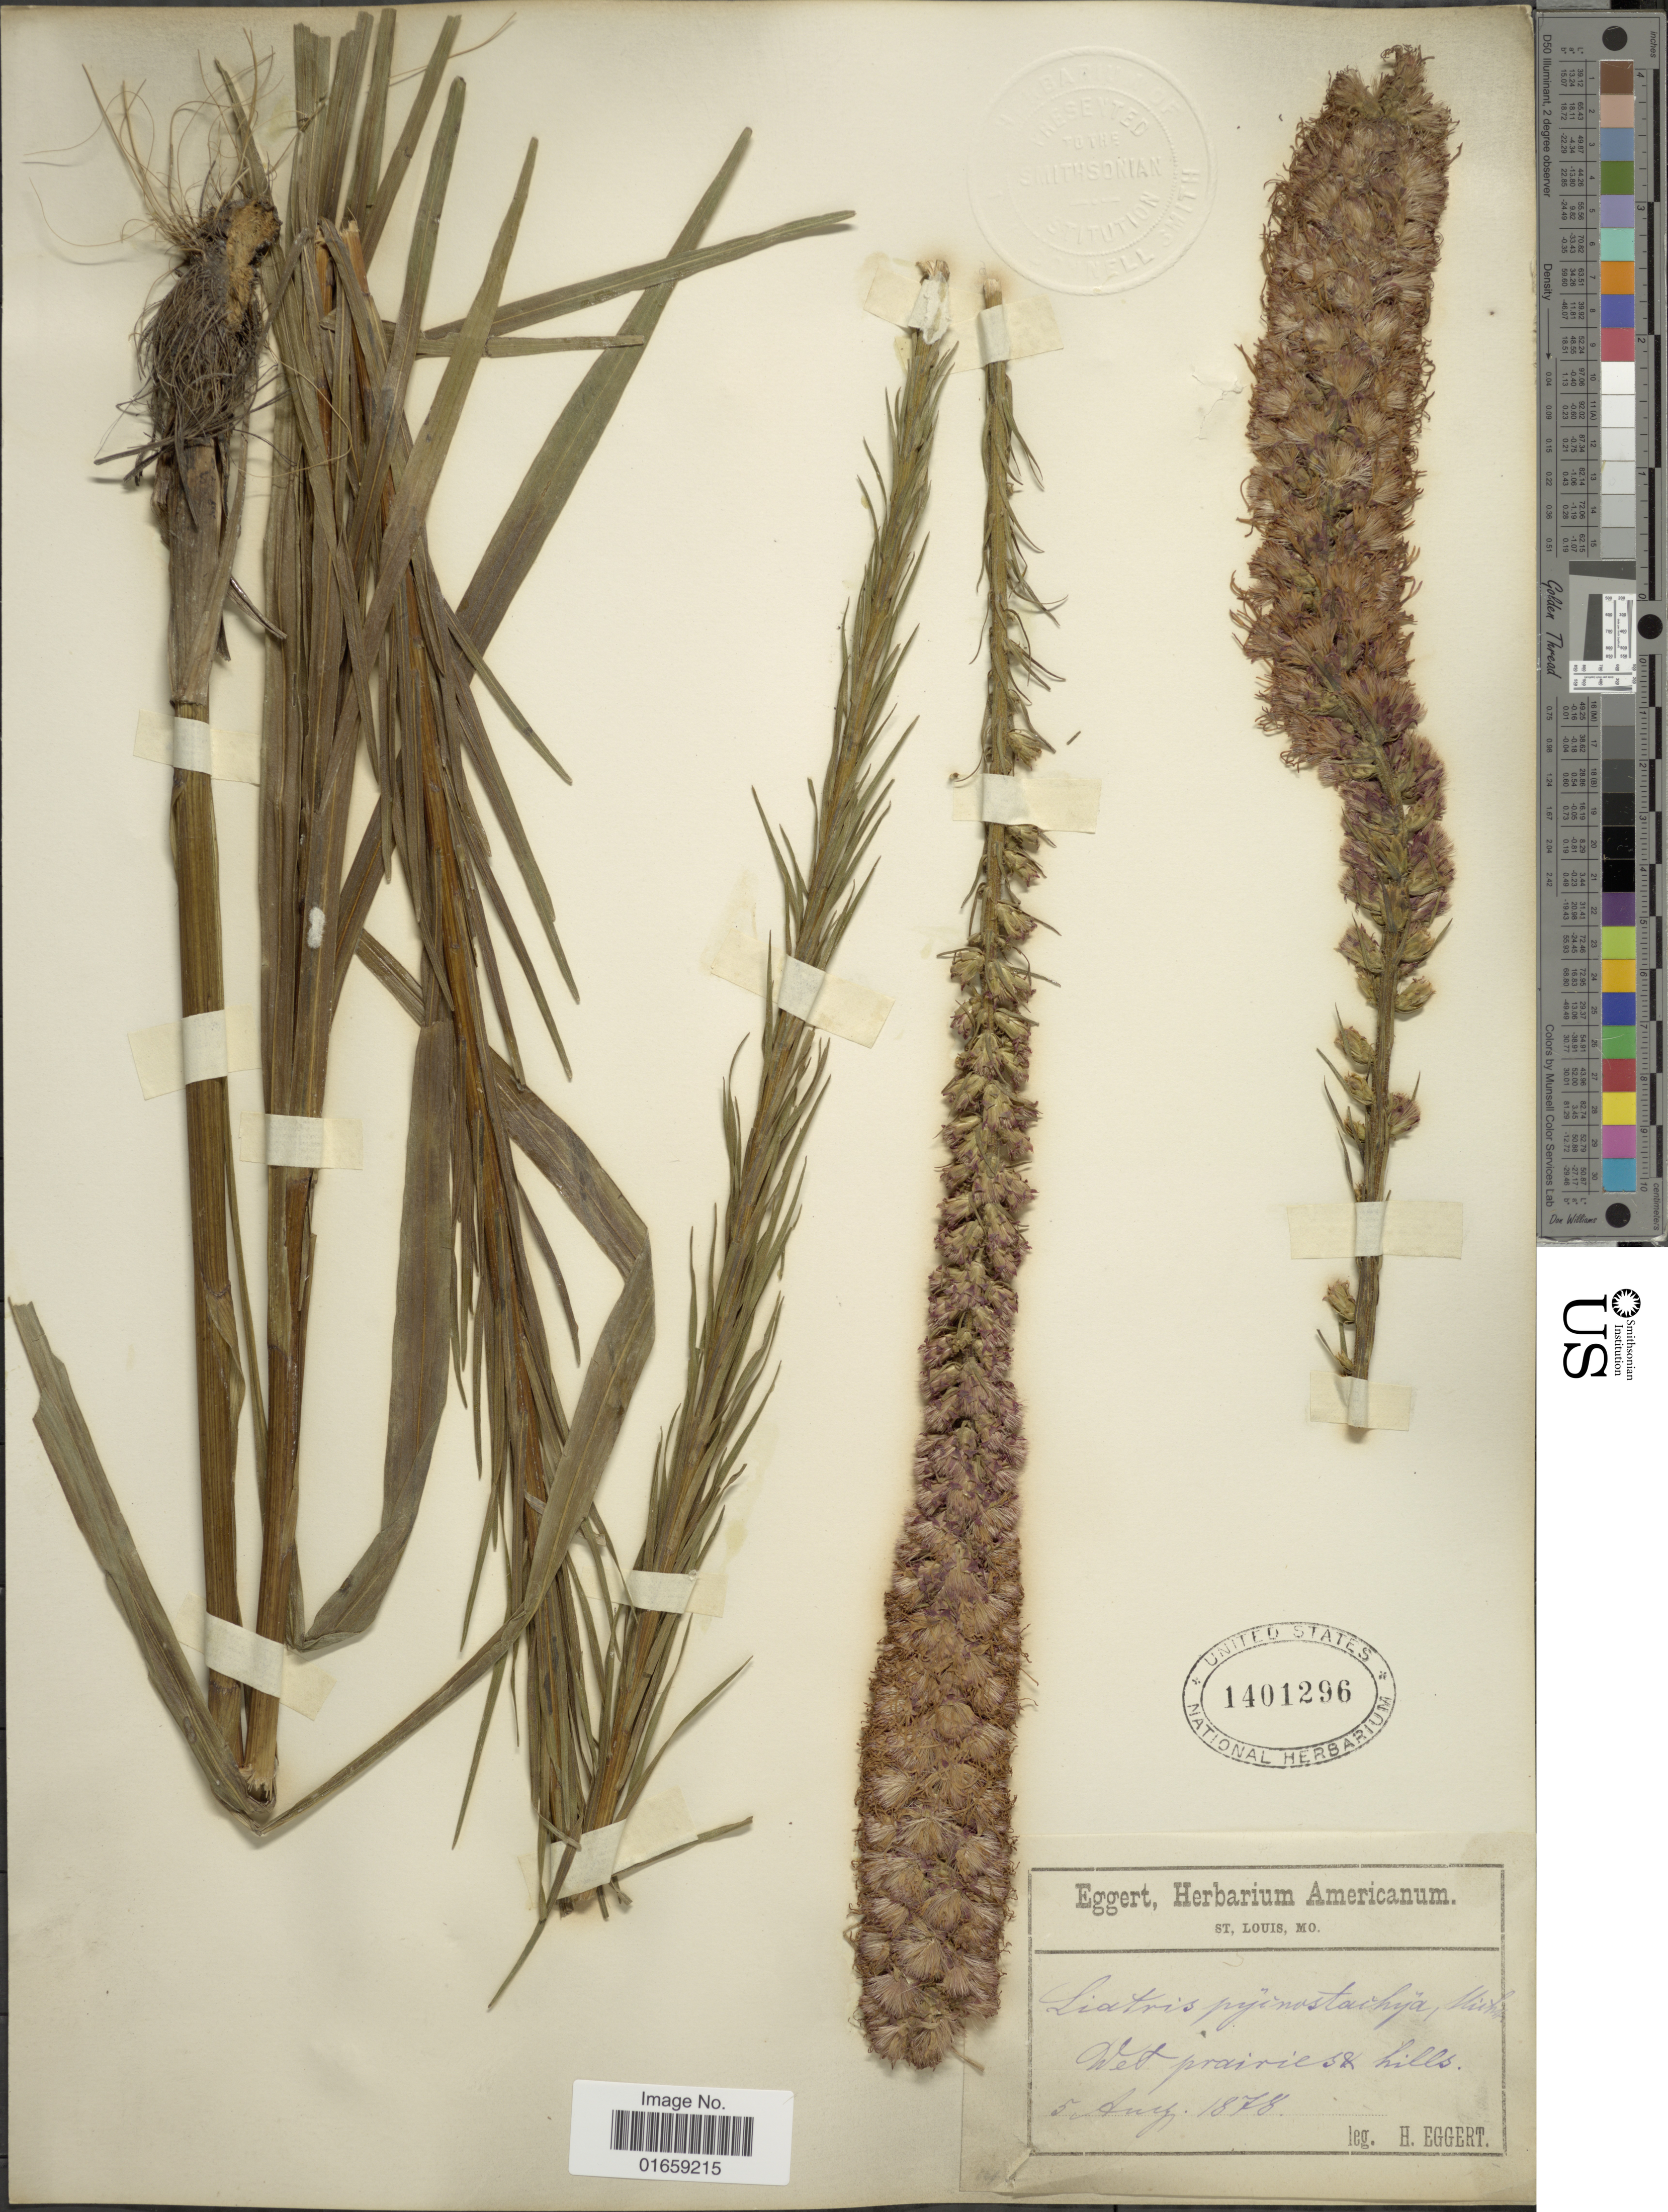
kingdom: Plantae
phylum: Tracheophyta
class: Magnoliopsida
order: Asterales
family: Asteraceae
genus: Liatris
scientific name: Liatris pycnostachya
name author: Michx.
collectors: H. Eggert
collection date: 1878-08-05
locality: Wet prairies & hills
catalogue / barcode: US 1401296